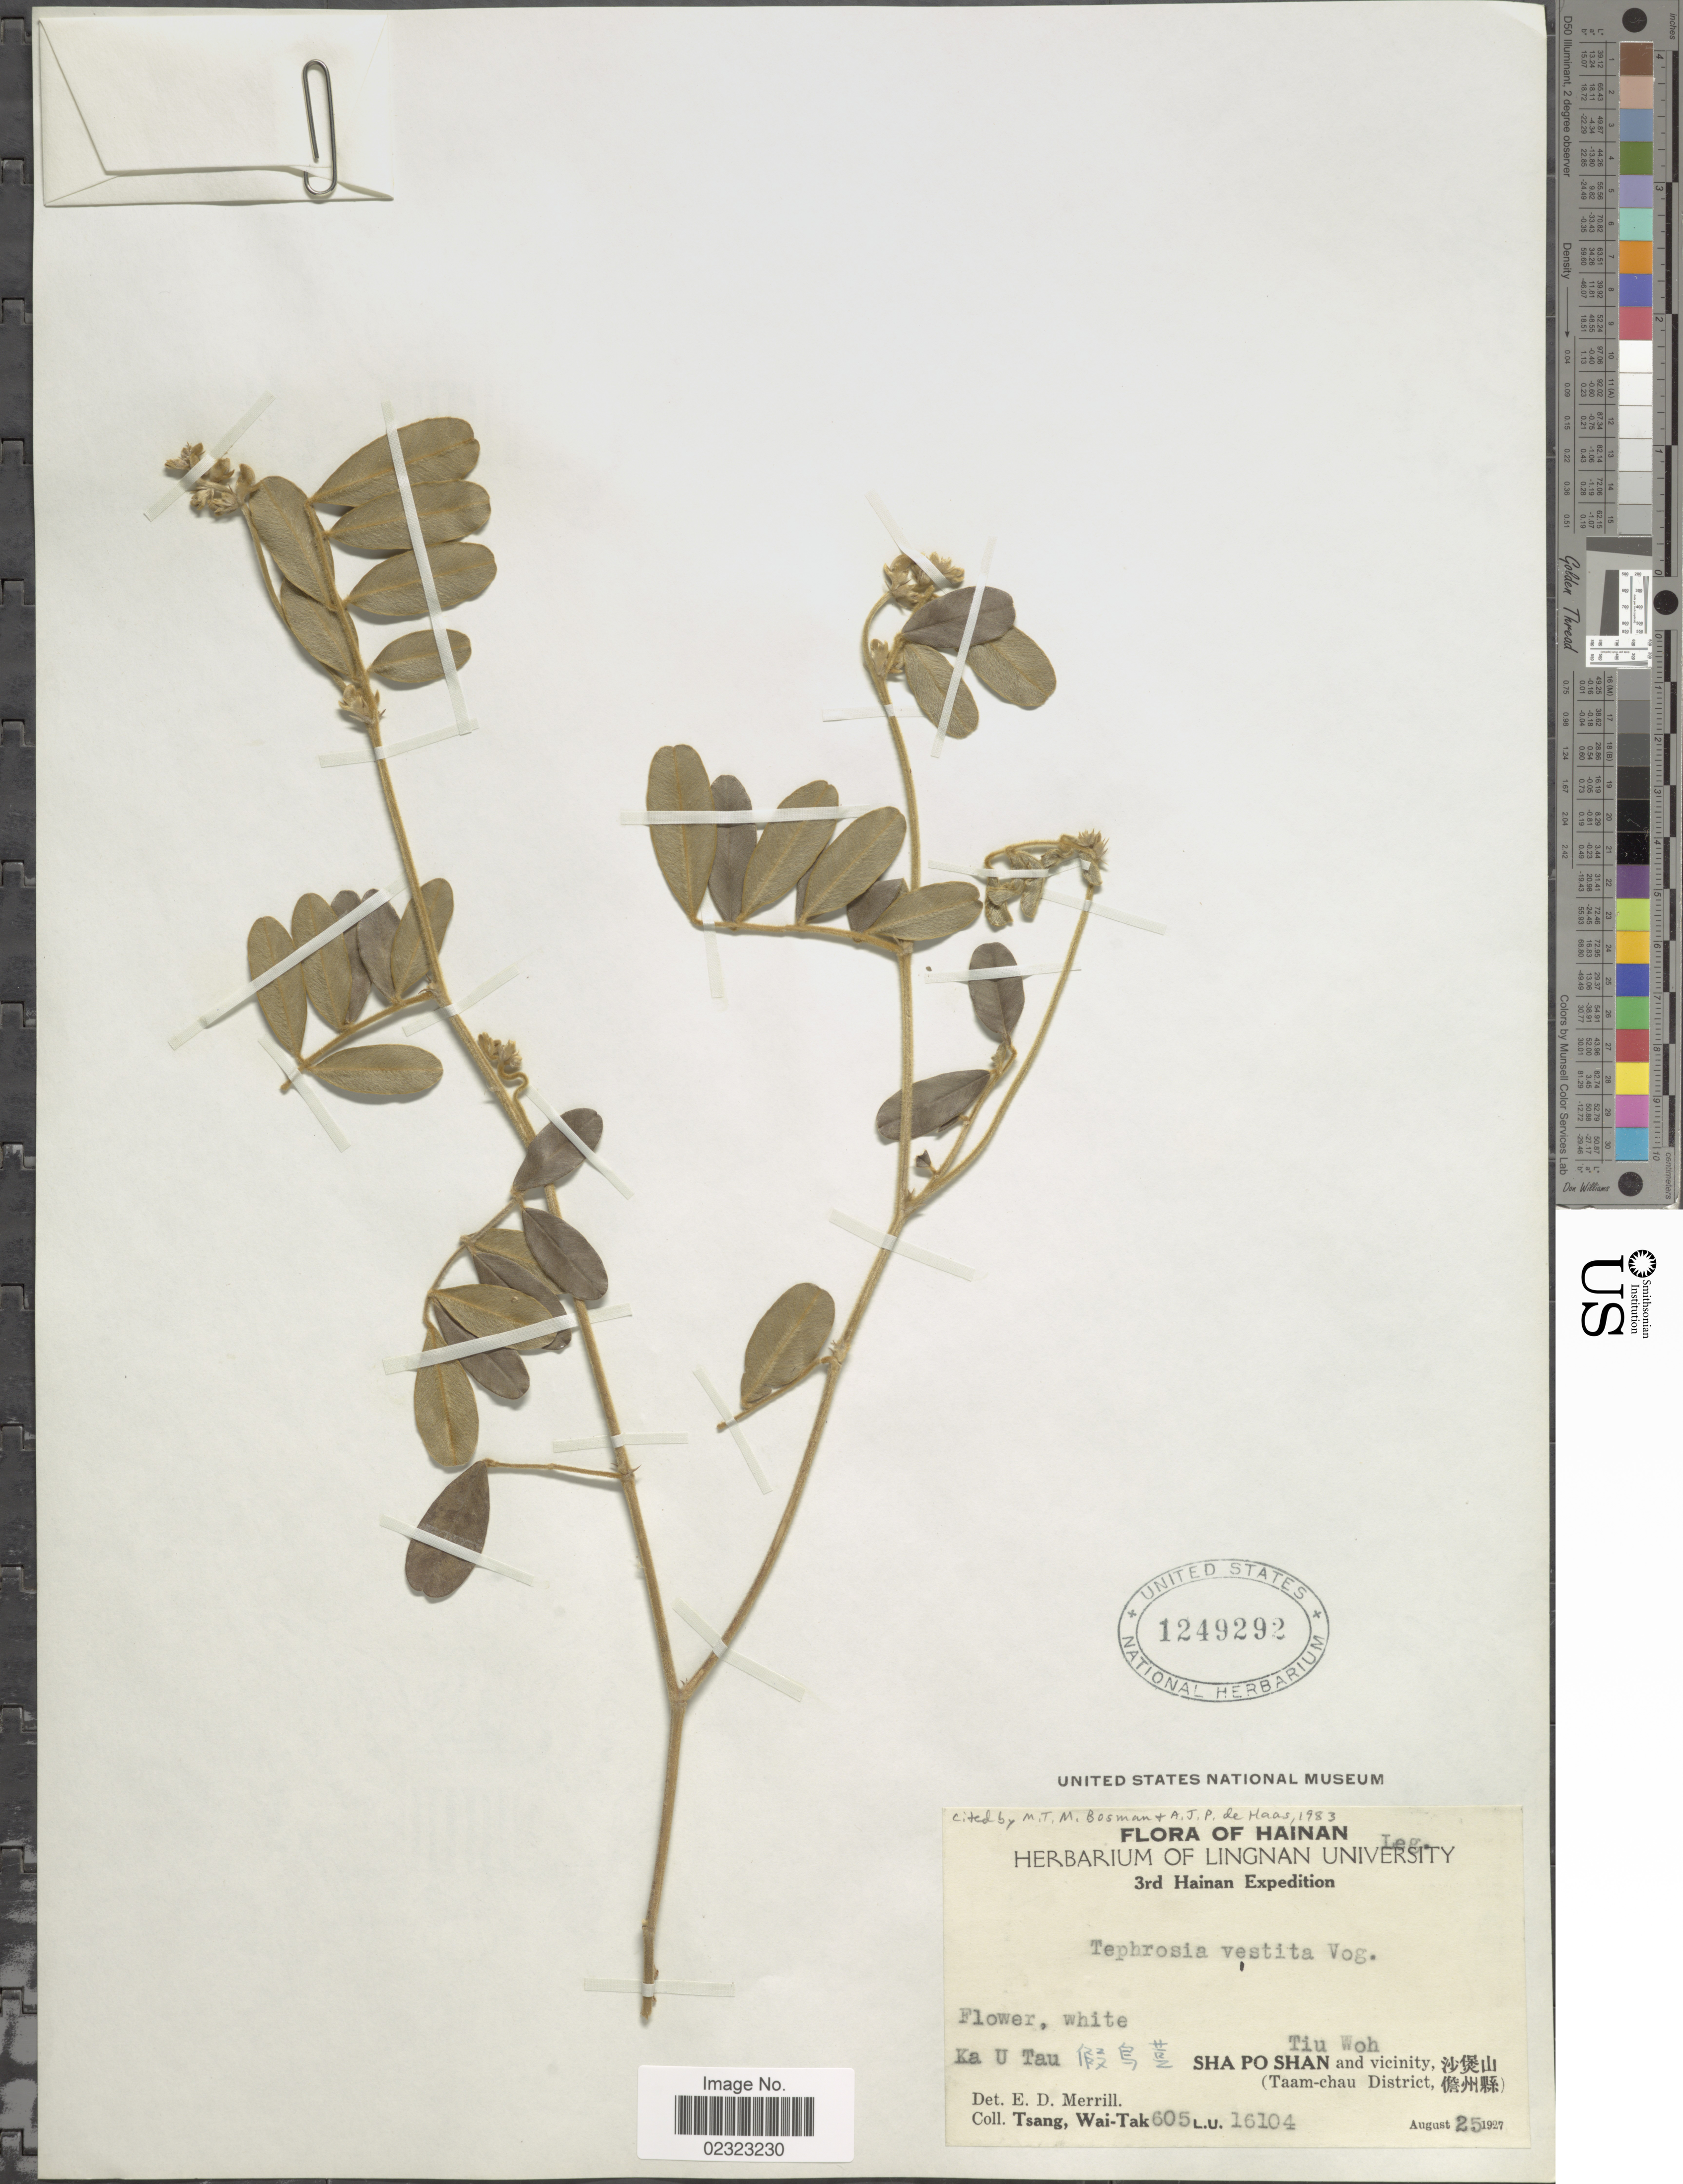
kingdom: Plantae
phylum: Tracheophyta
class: Magnoliopsida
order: Fabales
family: Fabaceae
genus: Tephrosia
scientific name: Tephrosia vestita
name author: Vogel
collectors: W. T. Tsang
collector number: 605 L.U. 16104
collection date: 1927-08-25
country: China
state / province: Hainan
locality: Ka U Tau, Tiu Woh, Sha Po Shan and vicinity (Taam-chau District).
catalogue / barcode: US 1249292